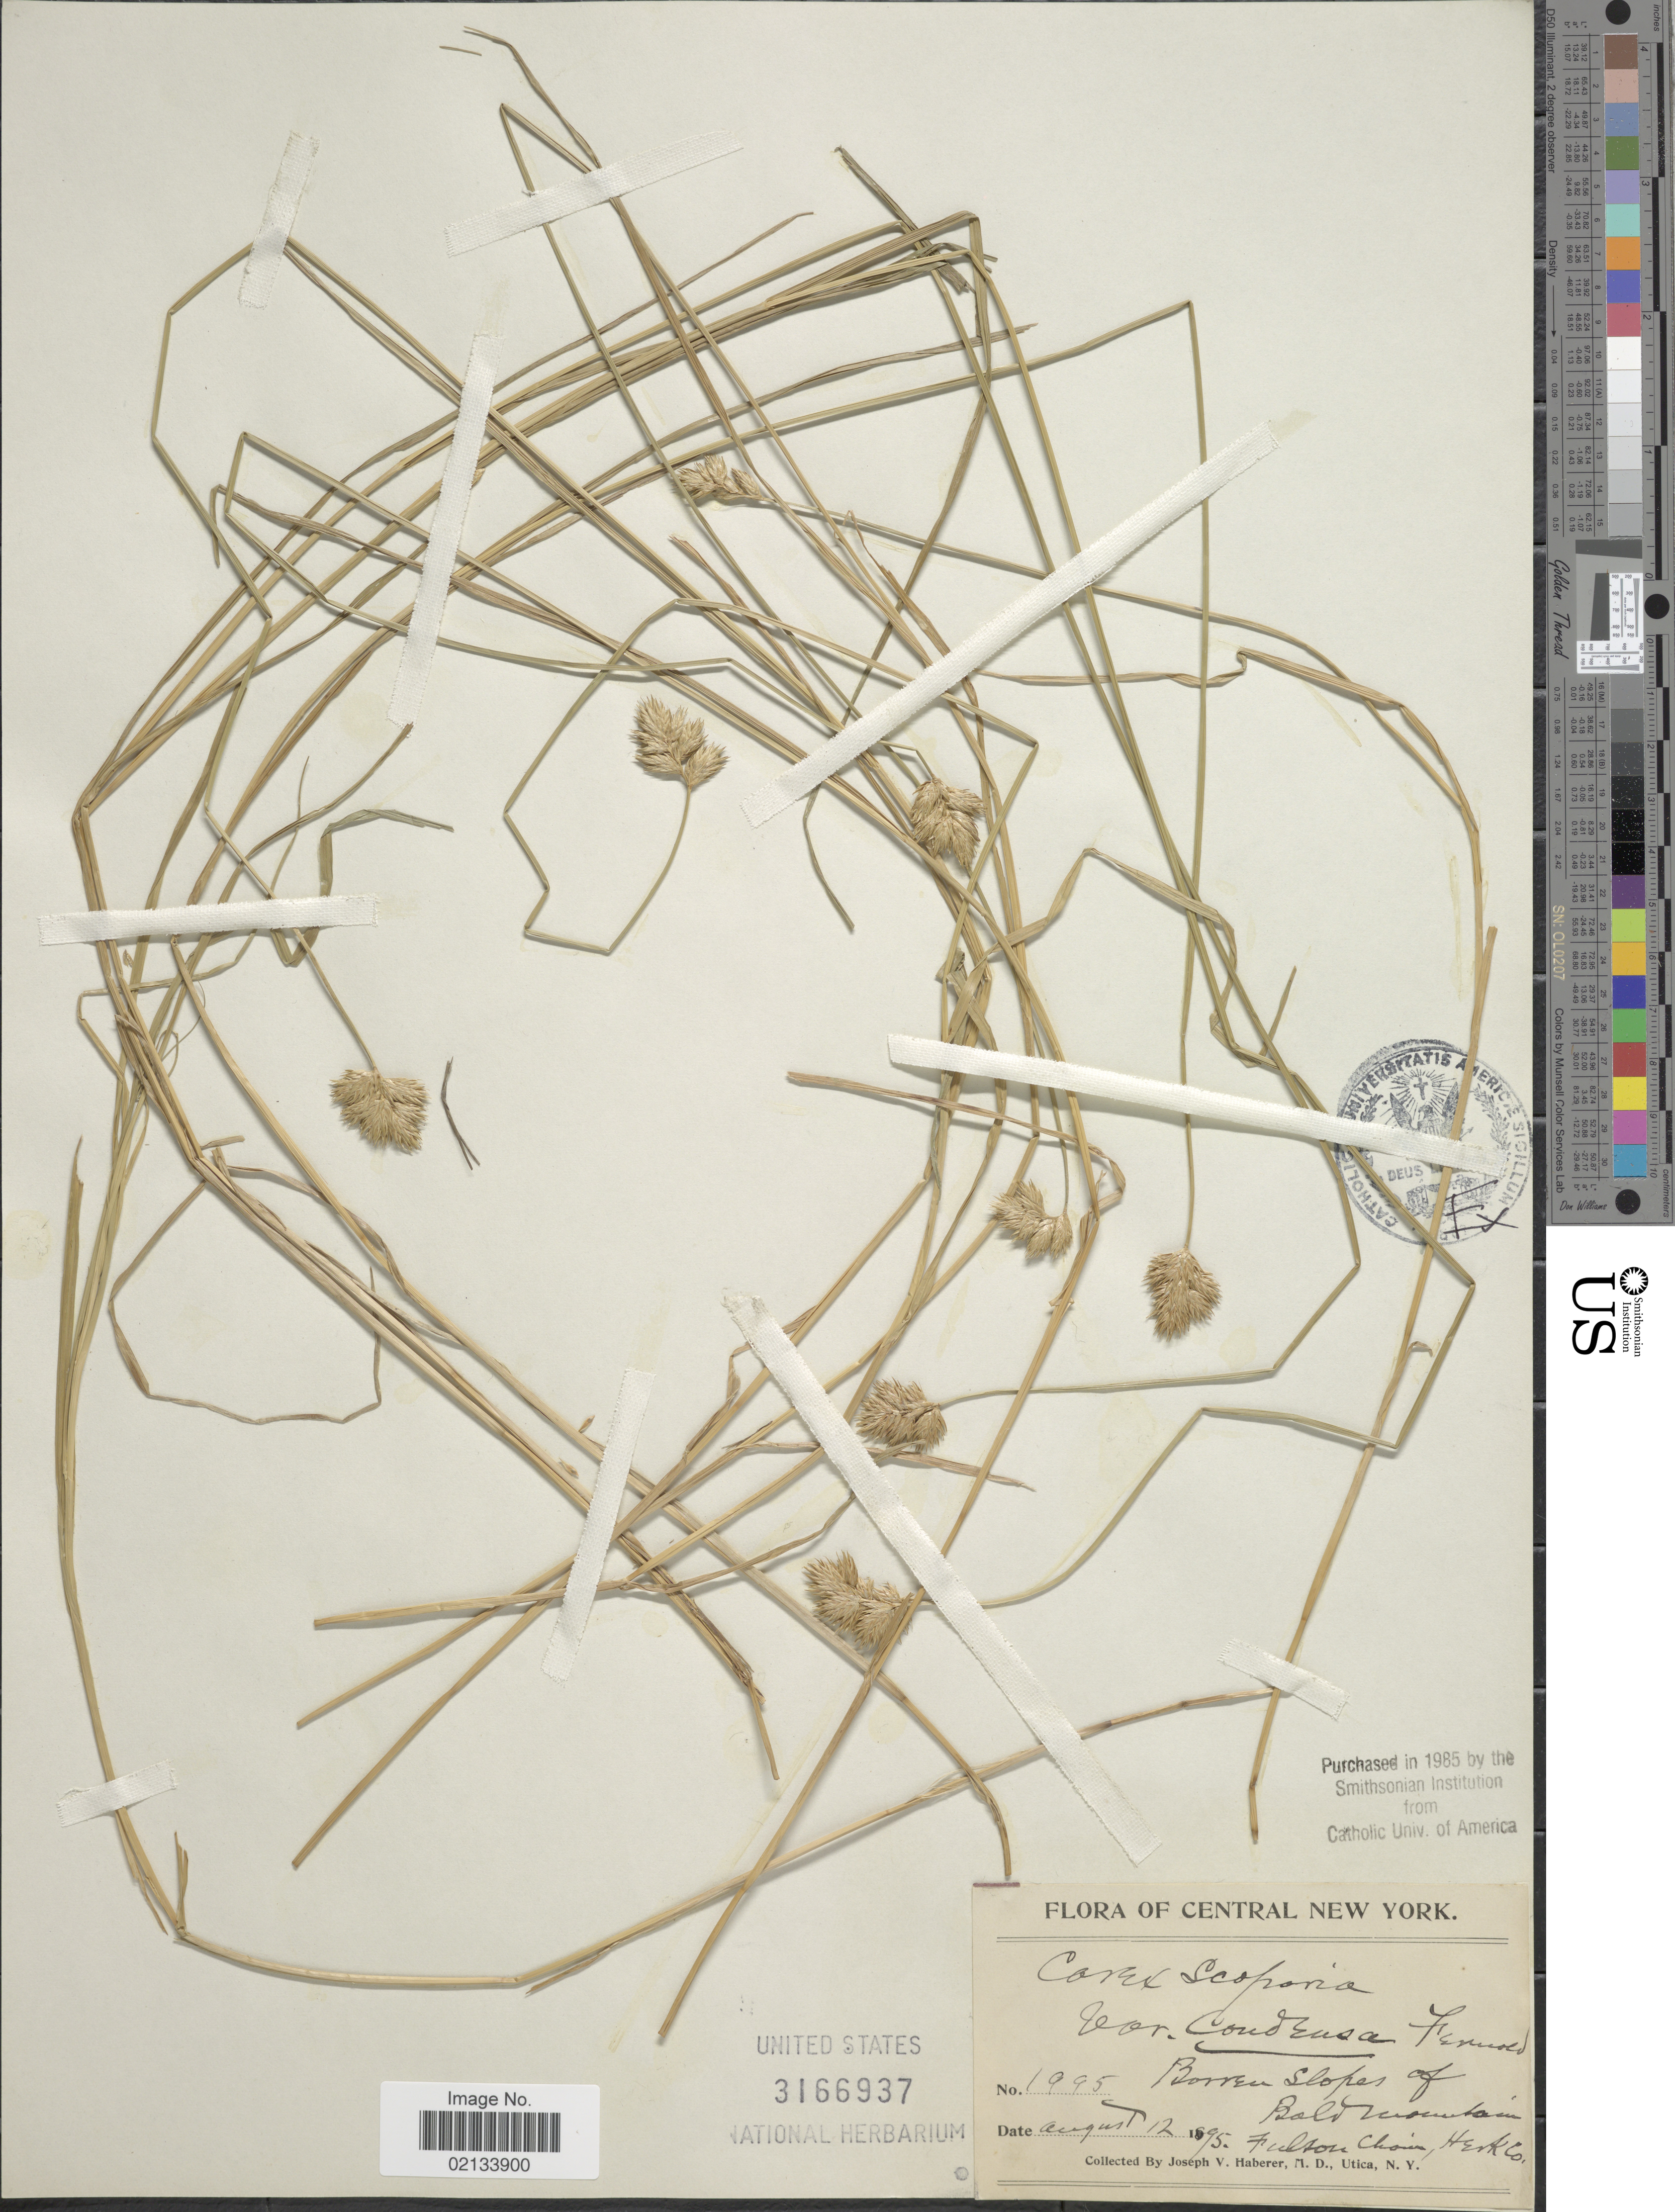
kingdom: Plantae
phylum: Tracheophyta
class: Liliopsida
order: Poales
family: Cyperaceae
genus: Carex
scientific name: Carex scoparia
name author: Schkuhr ex Willd.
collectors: J. V. Haberer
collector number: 1995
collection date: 1895-08-12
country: United States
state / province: New York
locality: New York Central, Borren slopes of Bald Mountain, Fulton Chain, Herk. Co.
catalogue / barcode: US 3166937